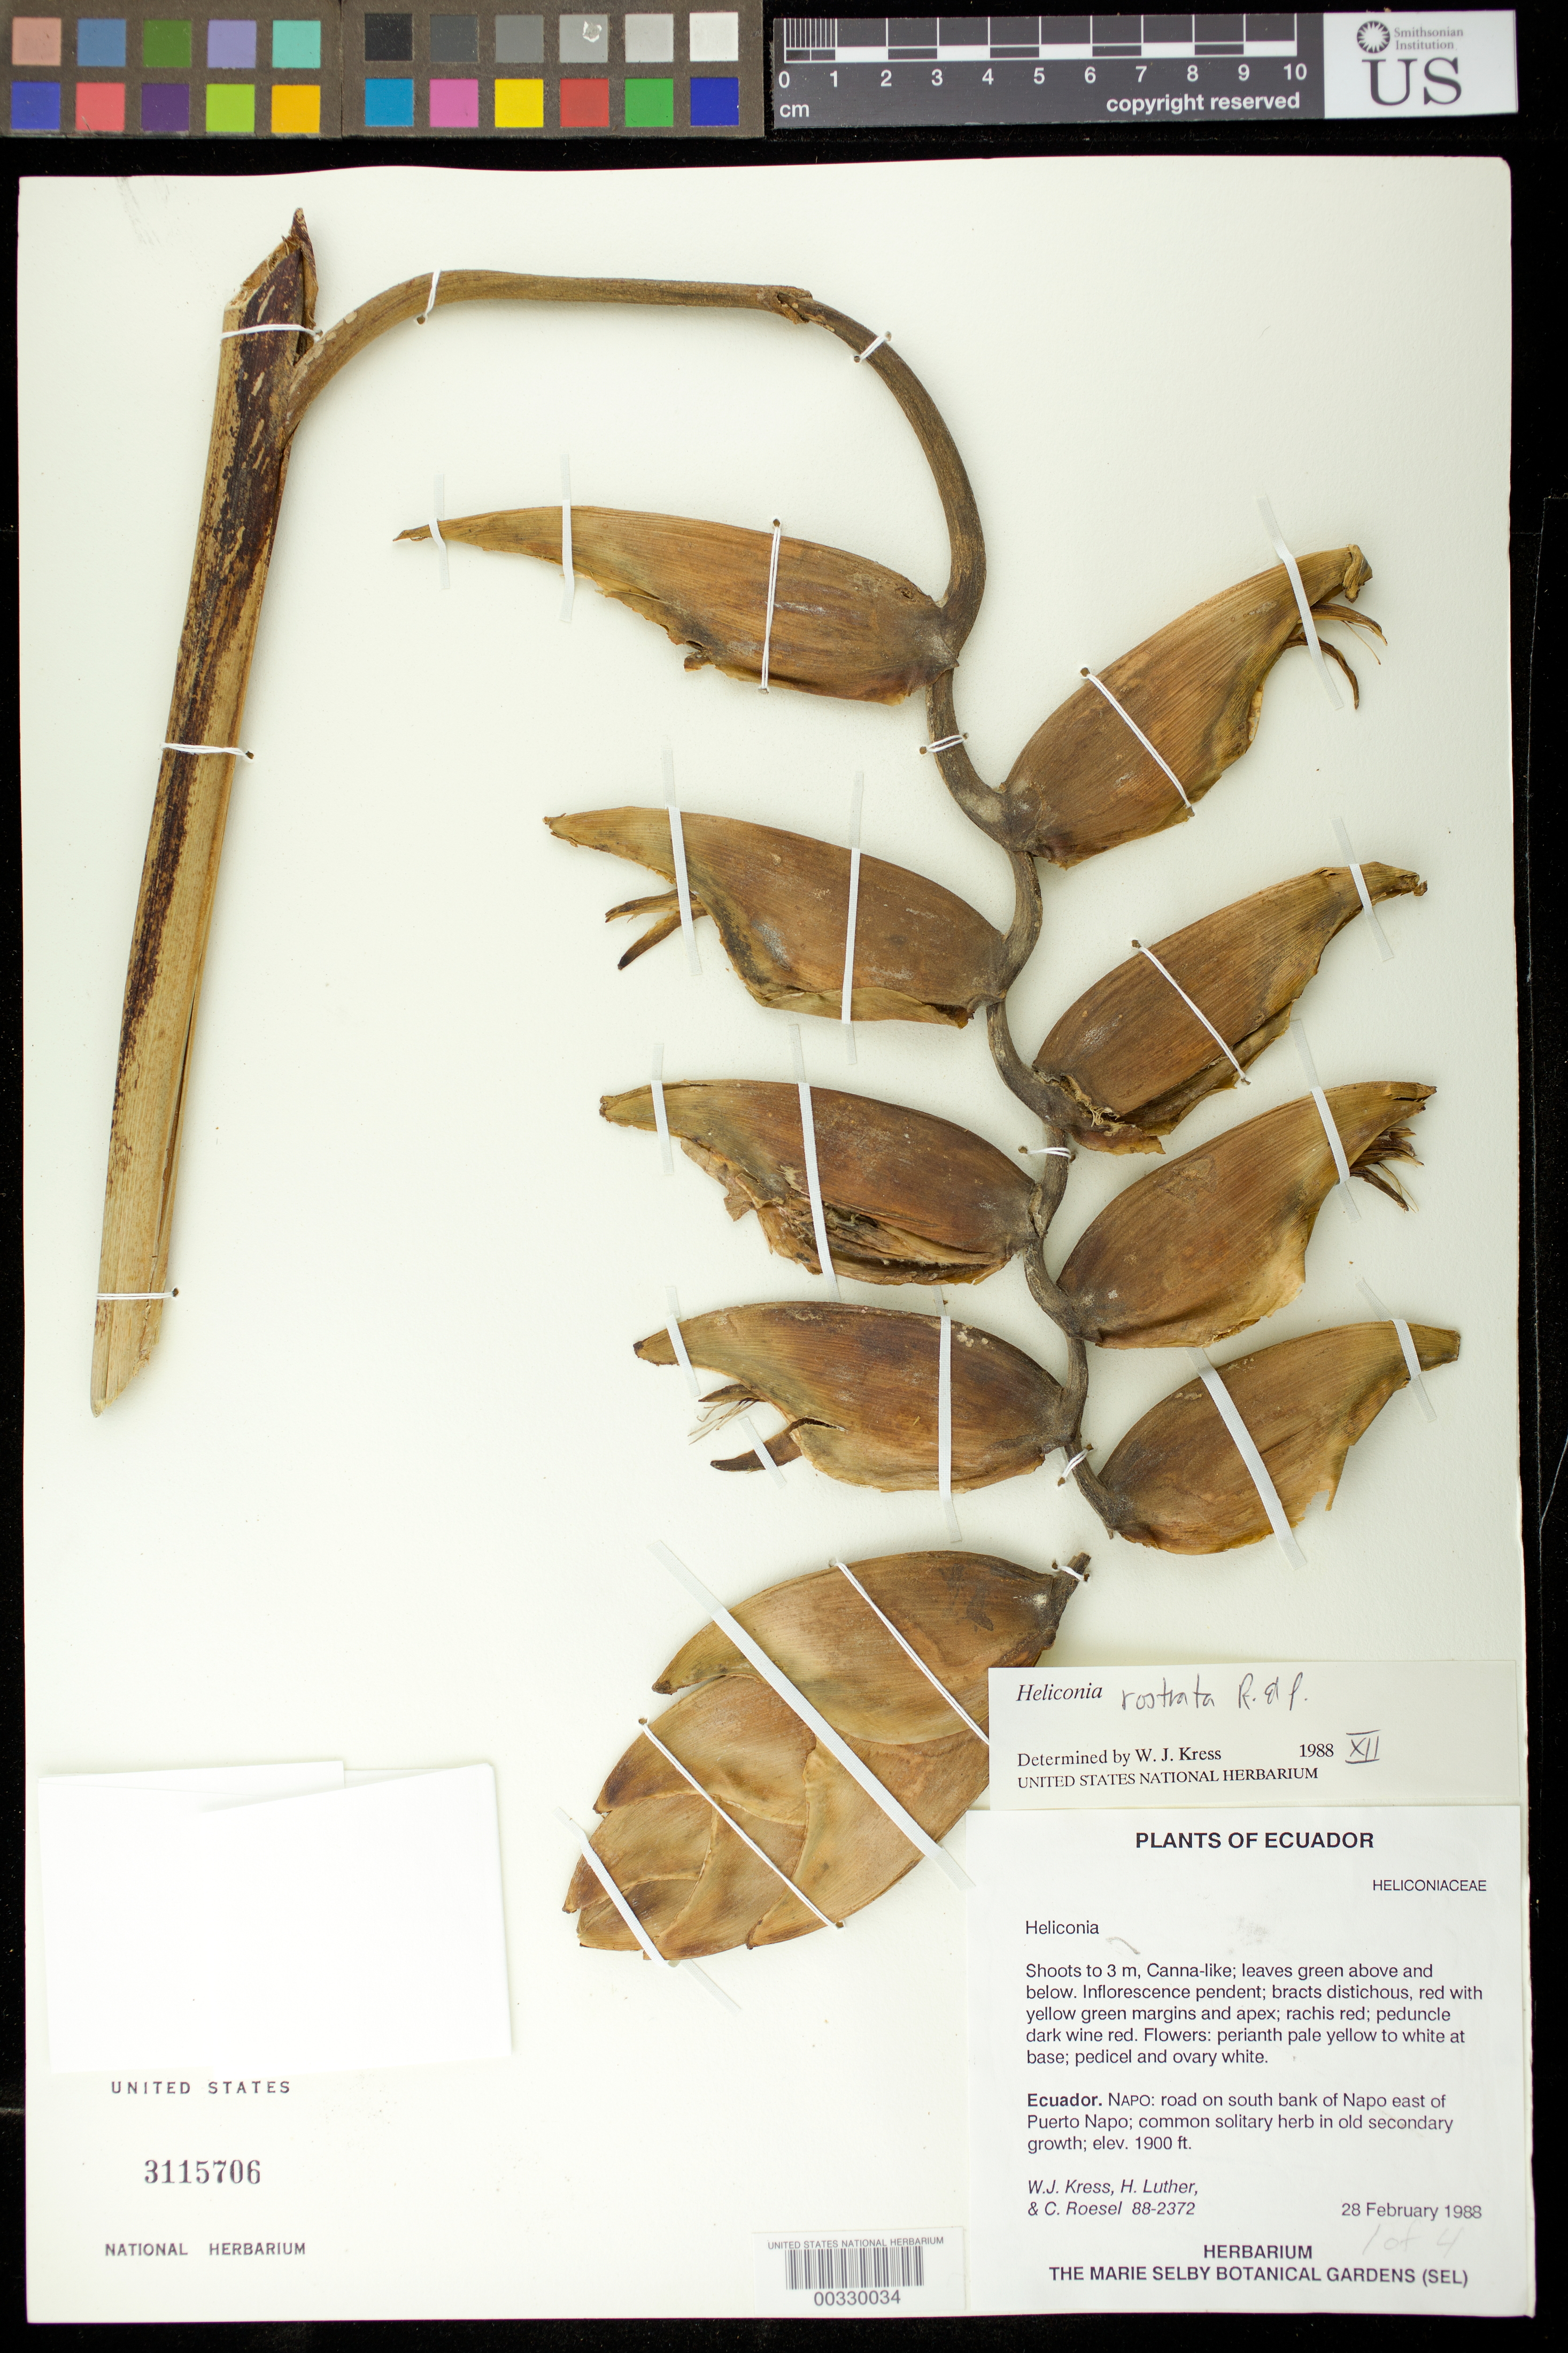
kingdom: Plantae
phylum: Tracheophyta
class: Liliopsida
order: Zingiberales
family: Heliconiaceae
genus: Heliconia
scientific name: Heliconia rostrata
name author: Ruiz & Pav.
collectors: W. J. Kress, Harry E. Luther & C. S. Roesel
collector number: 88-2372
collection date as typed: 28 Feb 1988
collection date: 1988-02-28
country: Ecuador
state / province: Napo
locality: Road on s bank of Napo E of Puerto Napo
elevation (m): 579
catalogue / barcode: US 3115706